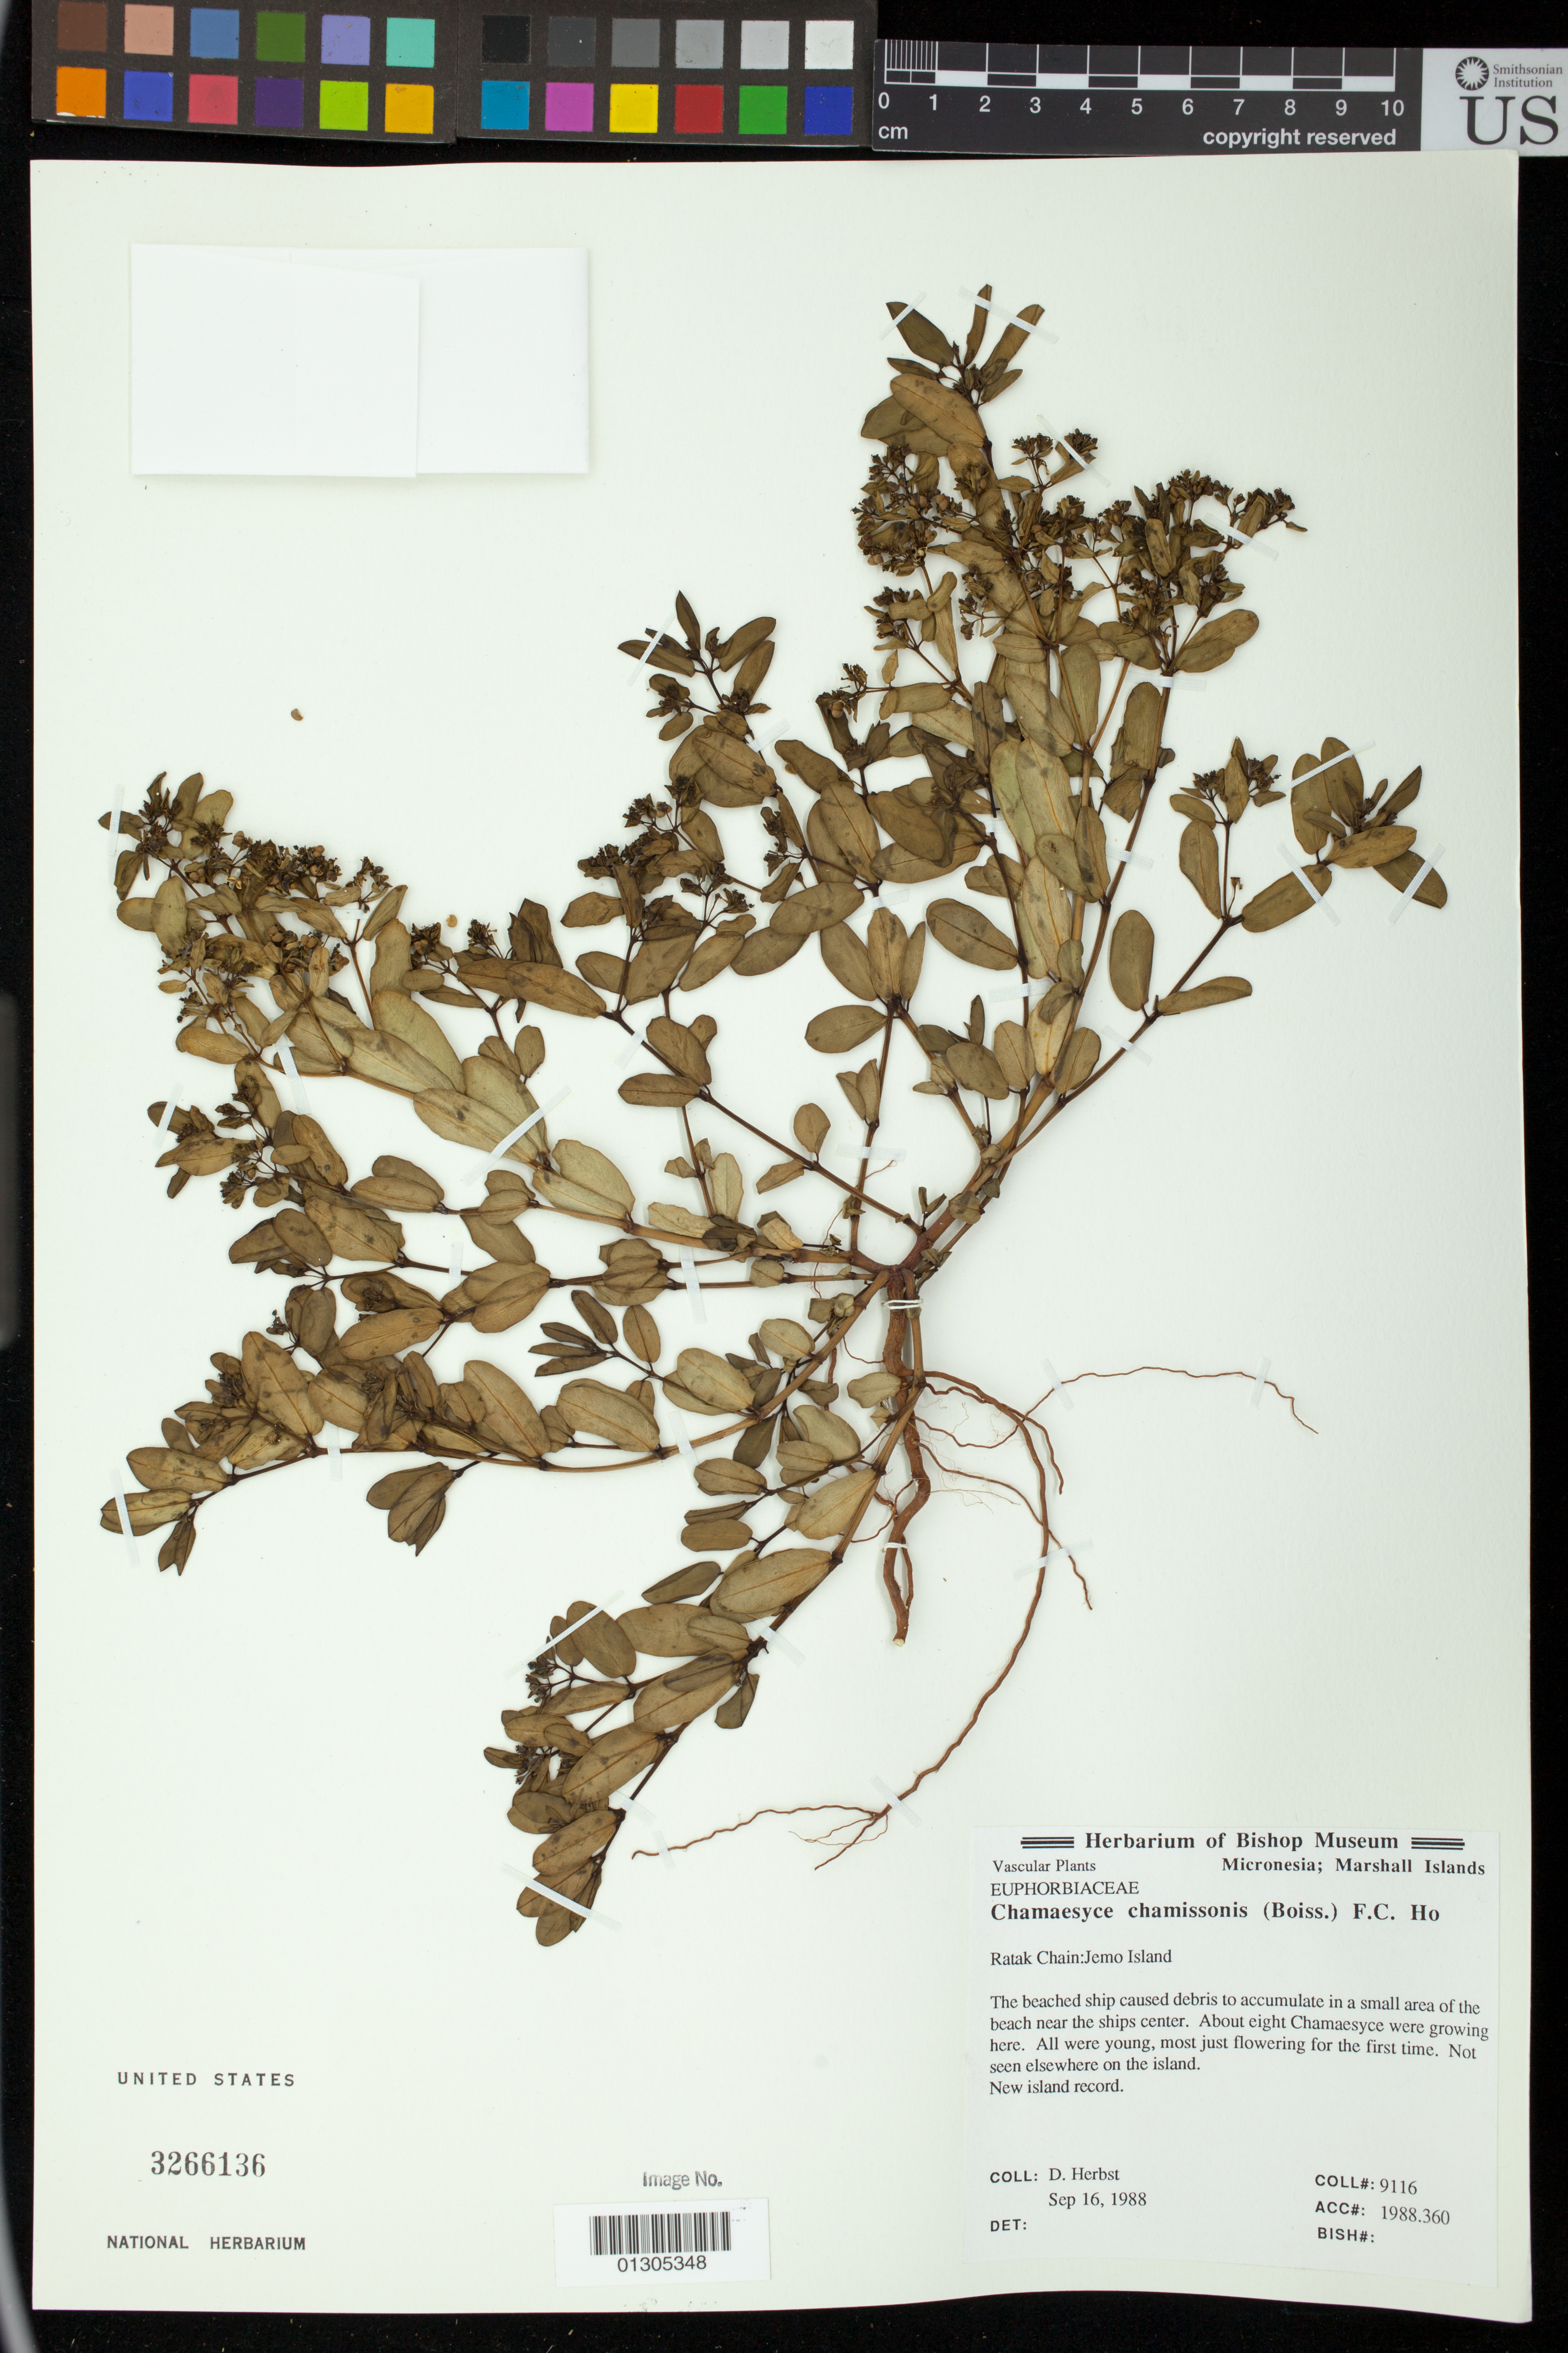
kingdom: Plantae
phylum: Tracheophyta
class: Magnoliopsida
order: Malpighiales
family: Euphorbiaceae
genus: Euphorbia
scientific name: Euphorbia chamissonis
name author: (Klotzsch ex Klotzsch & Garcke) Boiss.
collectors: D. R. Herbst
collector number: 9116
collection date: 1988-09-16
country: Marshall Islands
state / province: Jemo Island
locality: Ratak Chain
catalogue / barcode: US 3266136